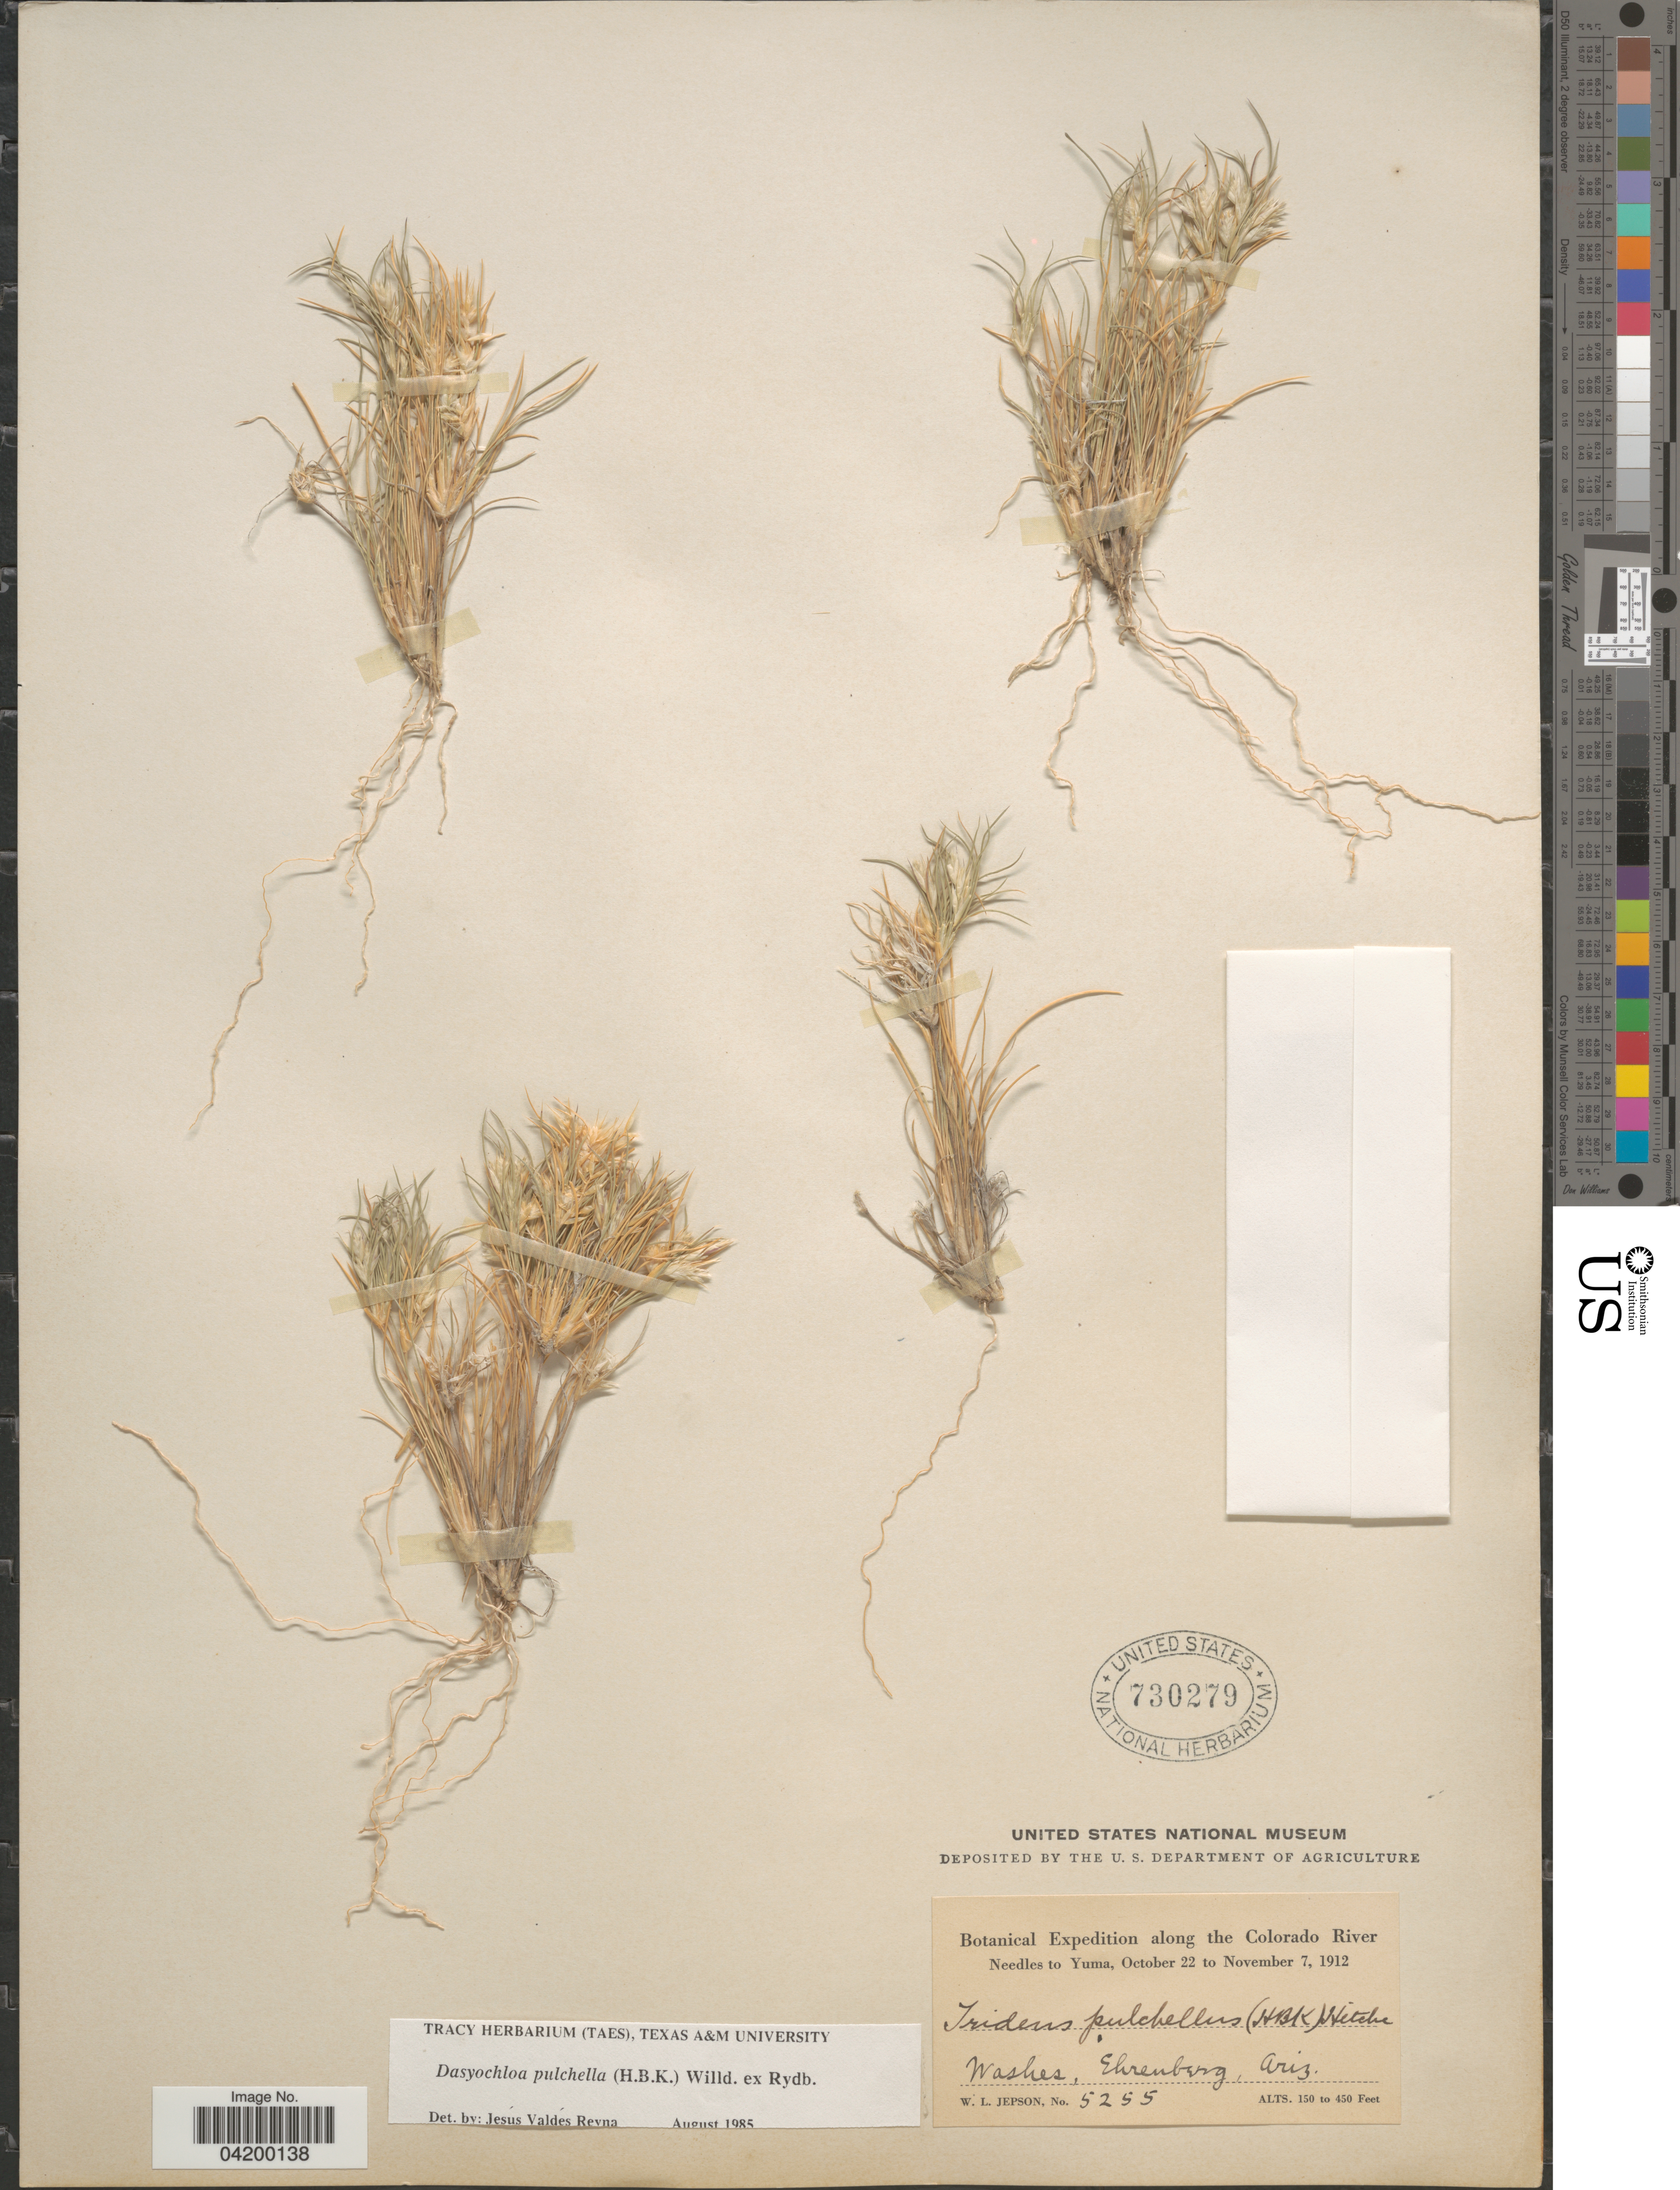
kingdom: Plantae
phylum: Tracheophyta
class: Liliopsida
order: Poales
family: Poaceae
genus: Dasyochloa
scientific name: Dasyochloa pulchella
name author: (Kunth) Willd. ex Rydb.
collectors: W. L. Jepson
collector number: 5255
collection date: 1912-10-22/1912-11-07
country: United States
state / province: Arizona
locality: Botanical Expedition along the Colorado River. Needles to Yuma. Washes, Ehrenberg.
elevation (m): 46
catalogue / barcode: US 730279